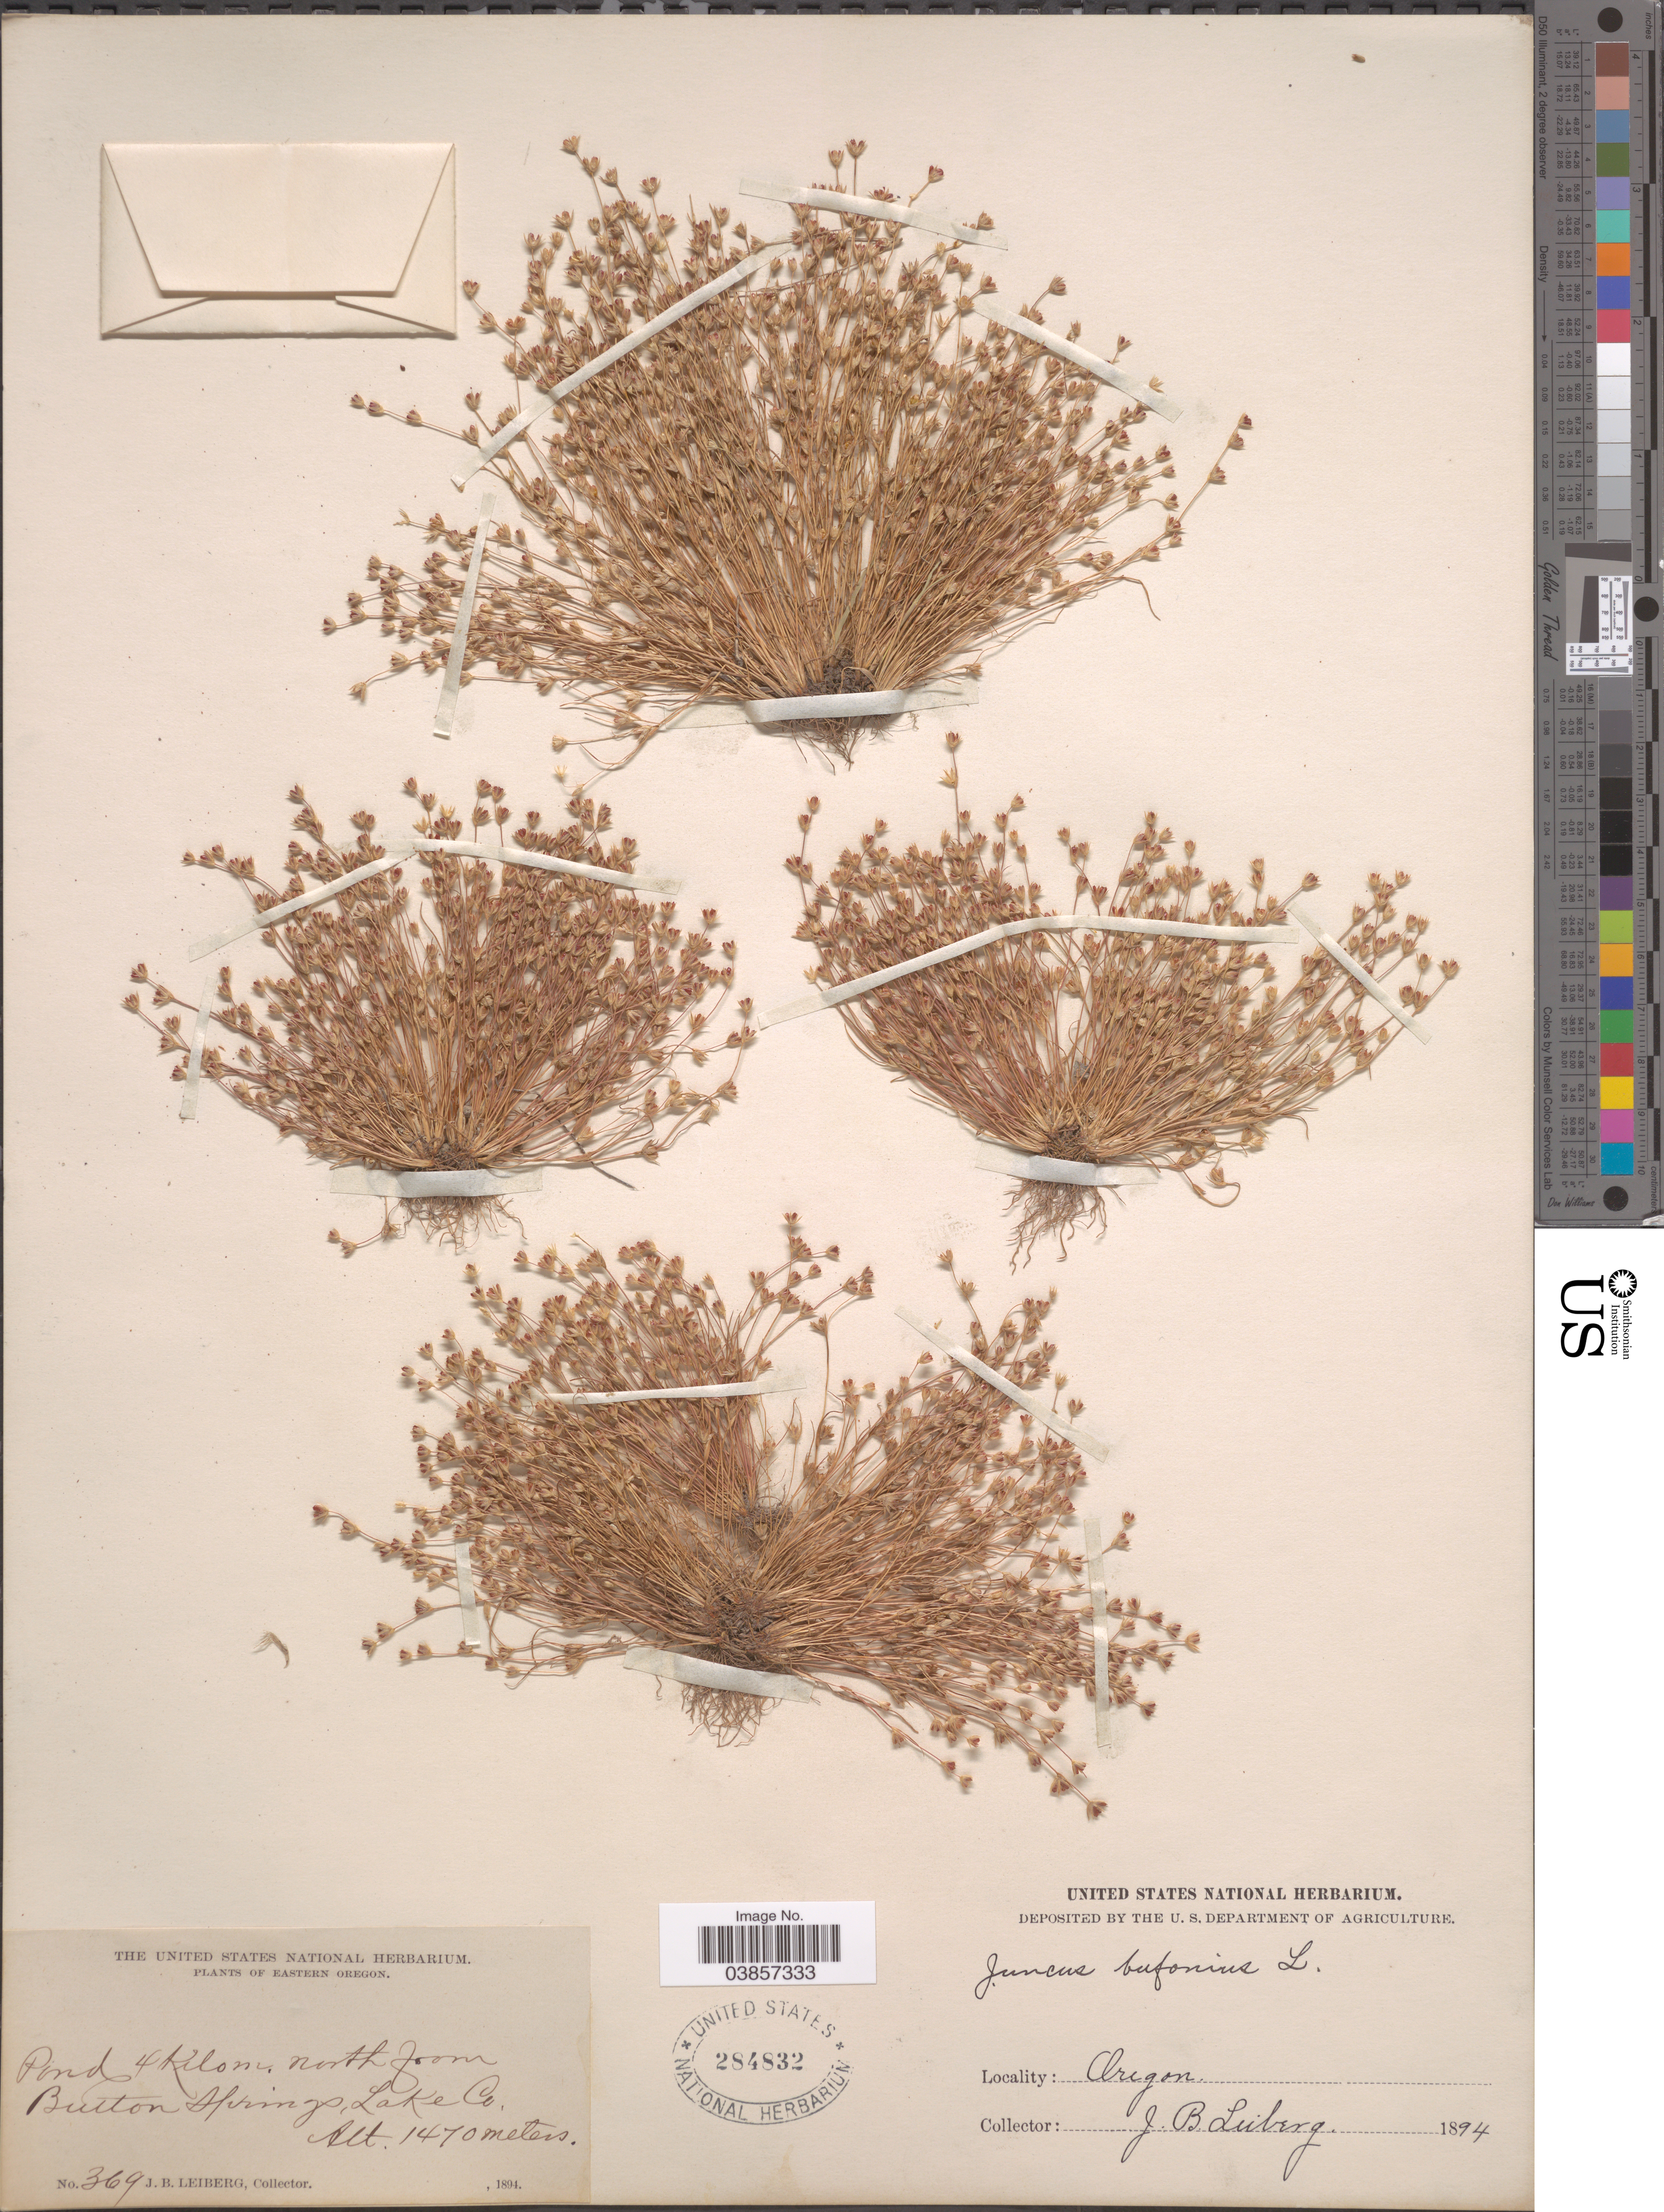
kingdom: Plantae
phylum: Tracheophyta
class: Liliopsida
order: Poales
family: Juncaceae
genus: Juncus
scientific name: Juncus sphaerocarpus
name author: Nees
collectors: J. B. Leiberg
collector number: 369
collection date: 1894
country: United States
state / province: Oregon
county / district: Lake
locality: Eastern Oregon. Pond 4 Kilom. north from Button springs, Lake Co.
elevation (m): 1470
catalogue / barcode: US 284832